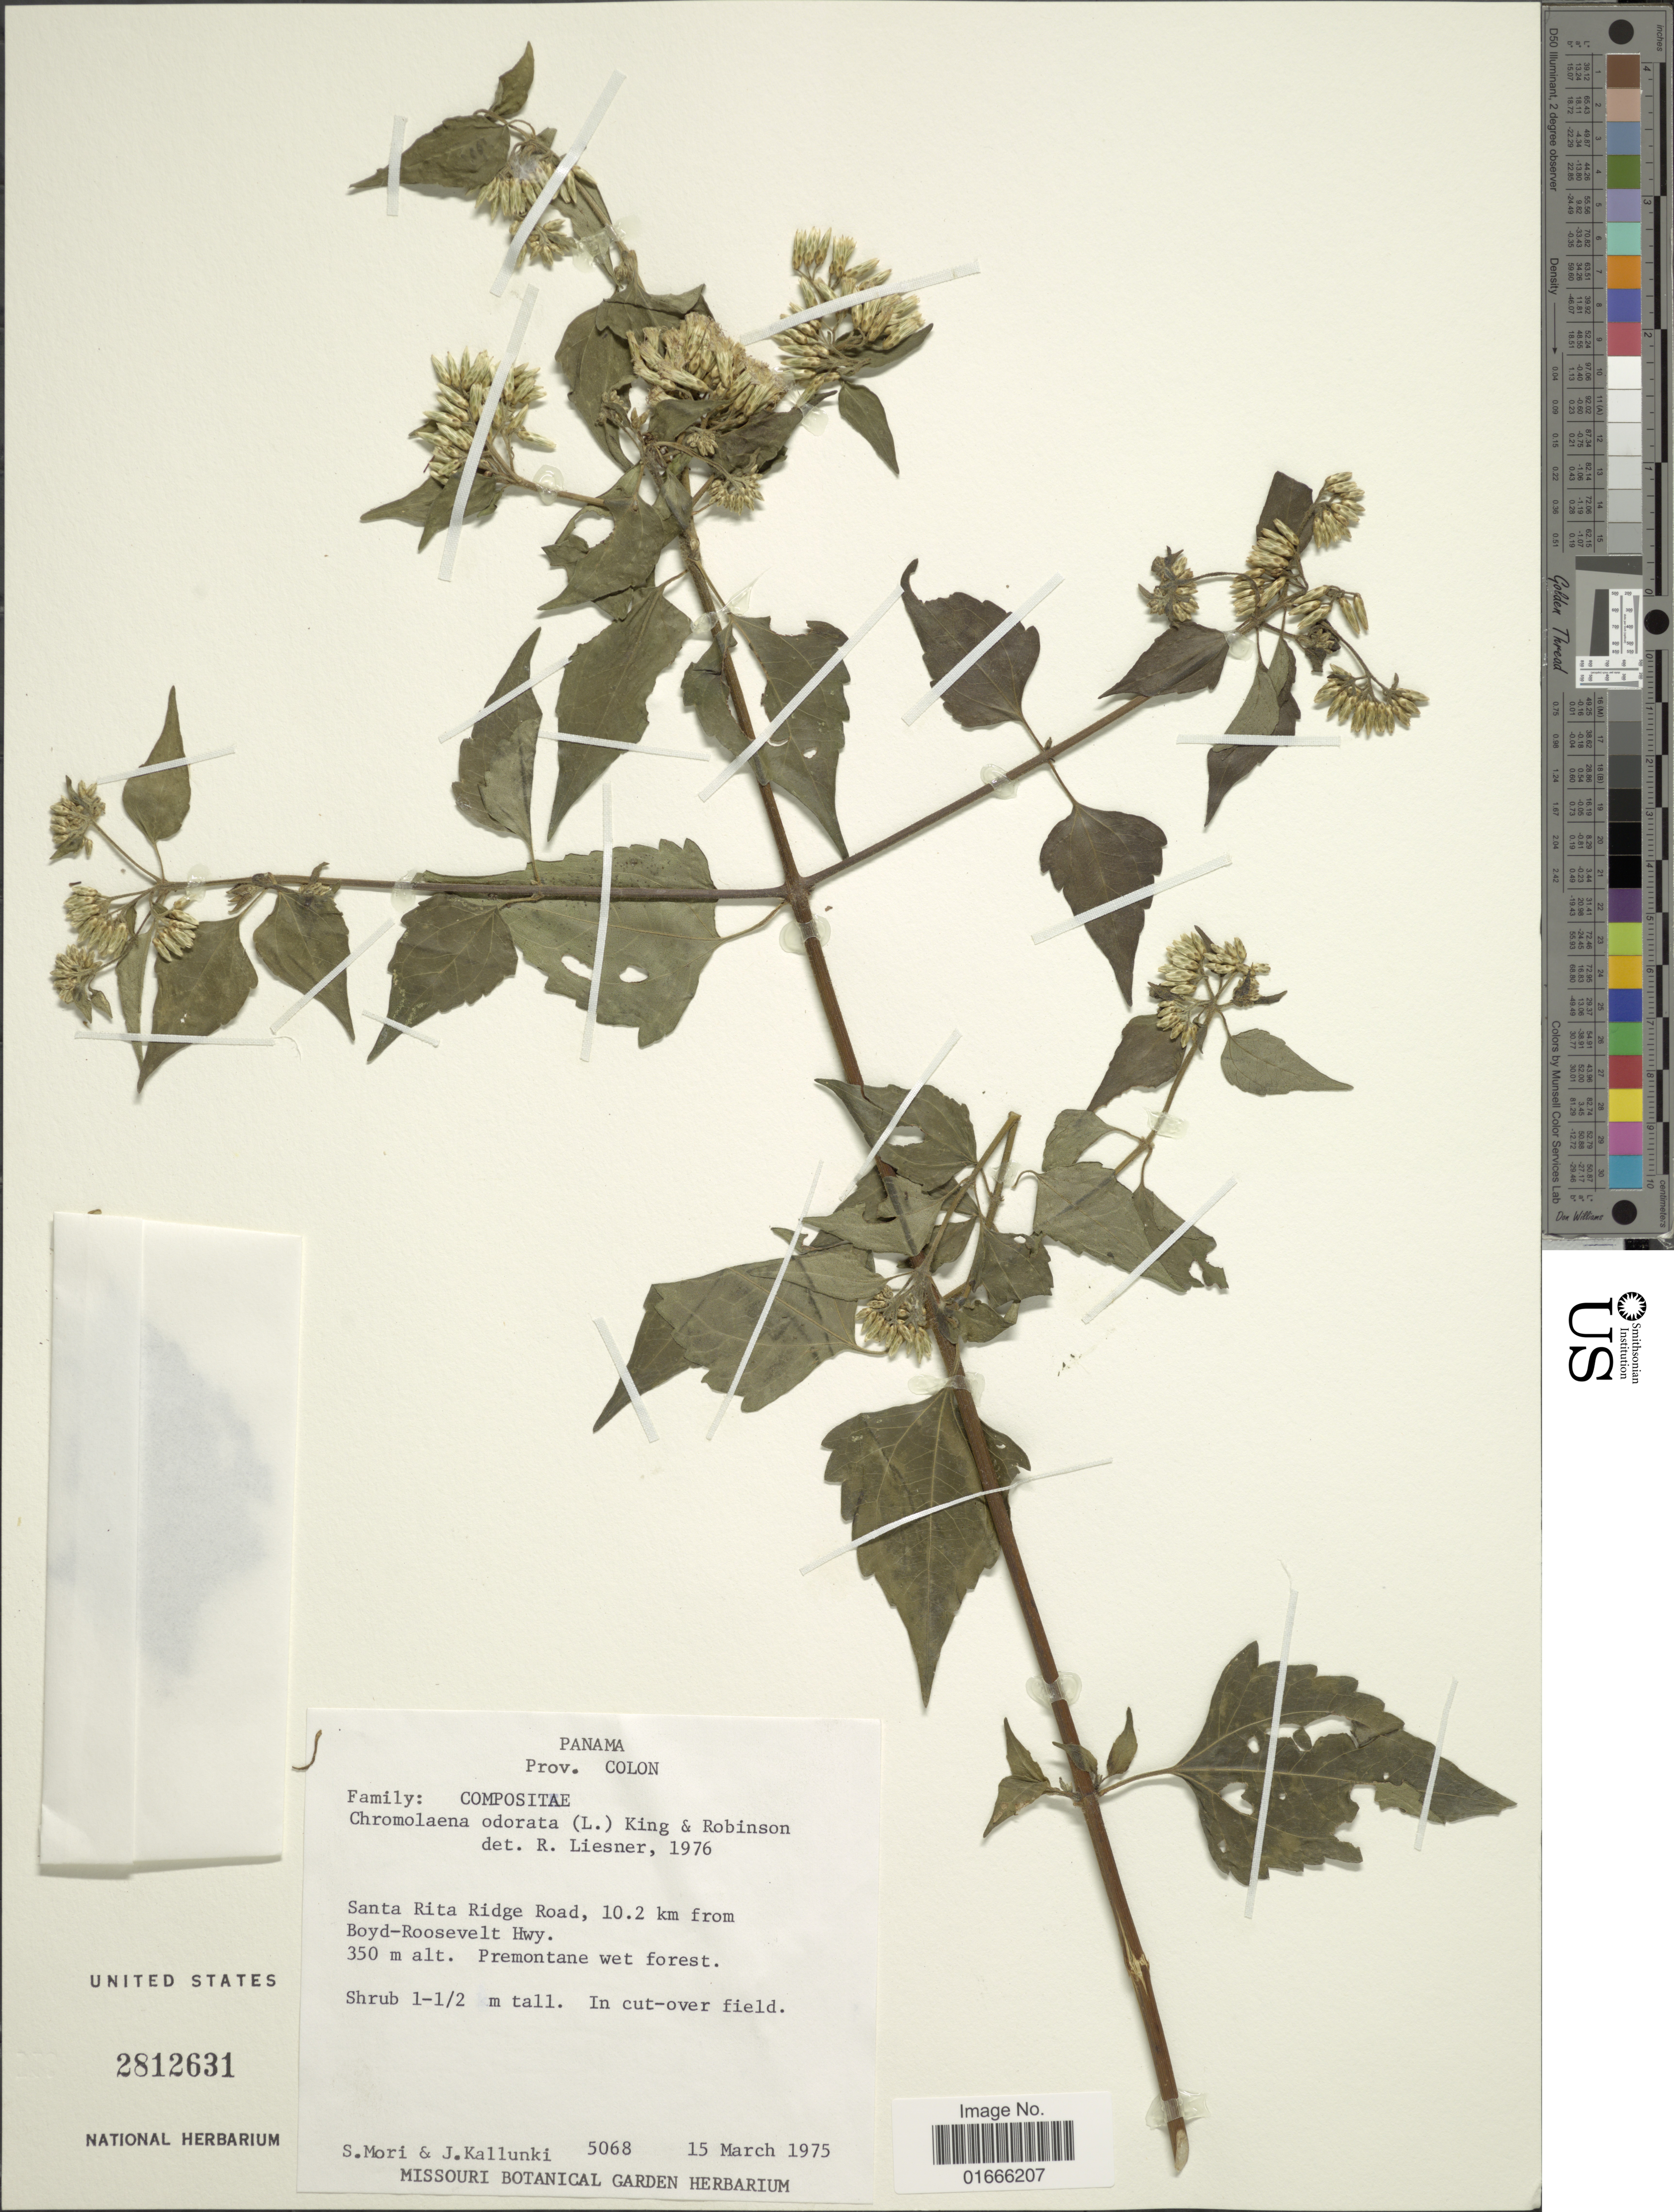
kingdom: Plantae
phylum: Tracheophyta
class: Magnoliopsida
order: Asterales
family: Asteraceae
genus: Chromolaena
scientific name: Chromolaena odorata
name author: (L.) R.M. King & H. Rob.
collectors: S. Mori & J. Kallunki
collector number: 5068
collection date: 1975-03-15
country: Panama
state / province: Colón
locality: Santa Rita Ridge Road, 10.2 km from Boyd - Roosevelt Hwy.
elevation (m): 350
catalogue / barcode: US 2812631